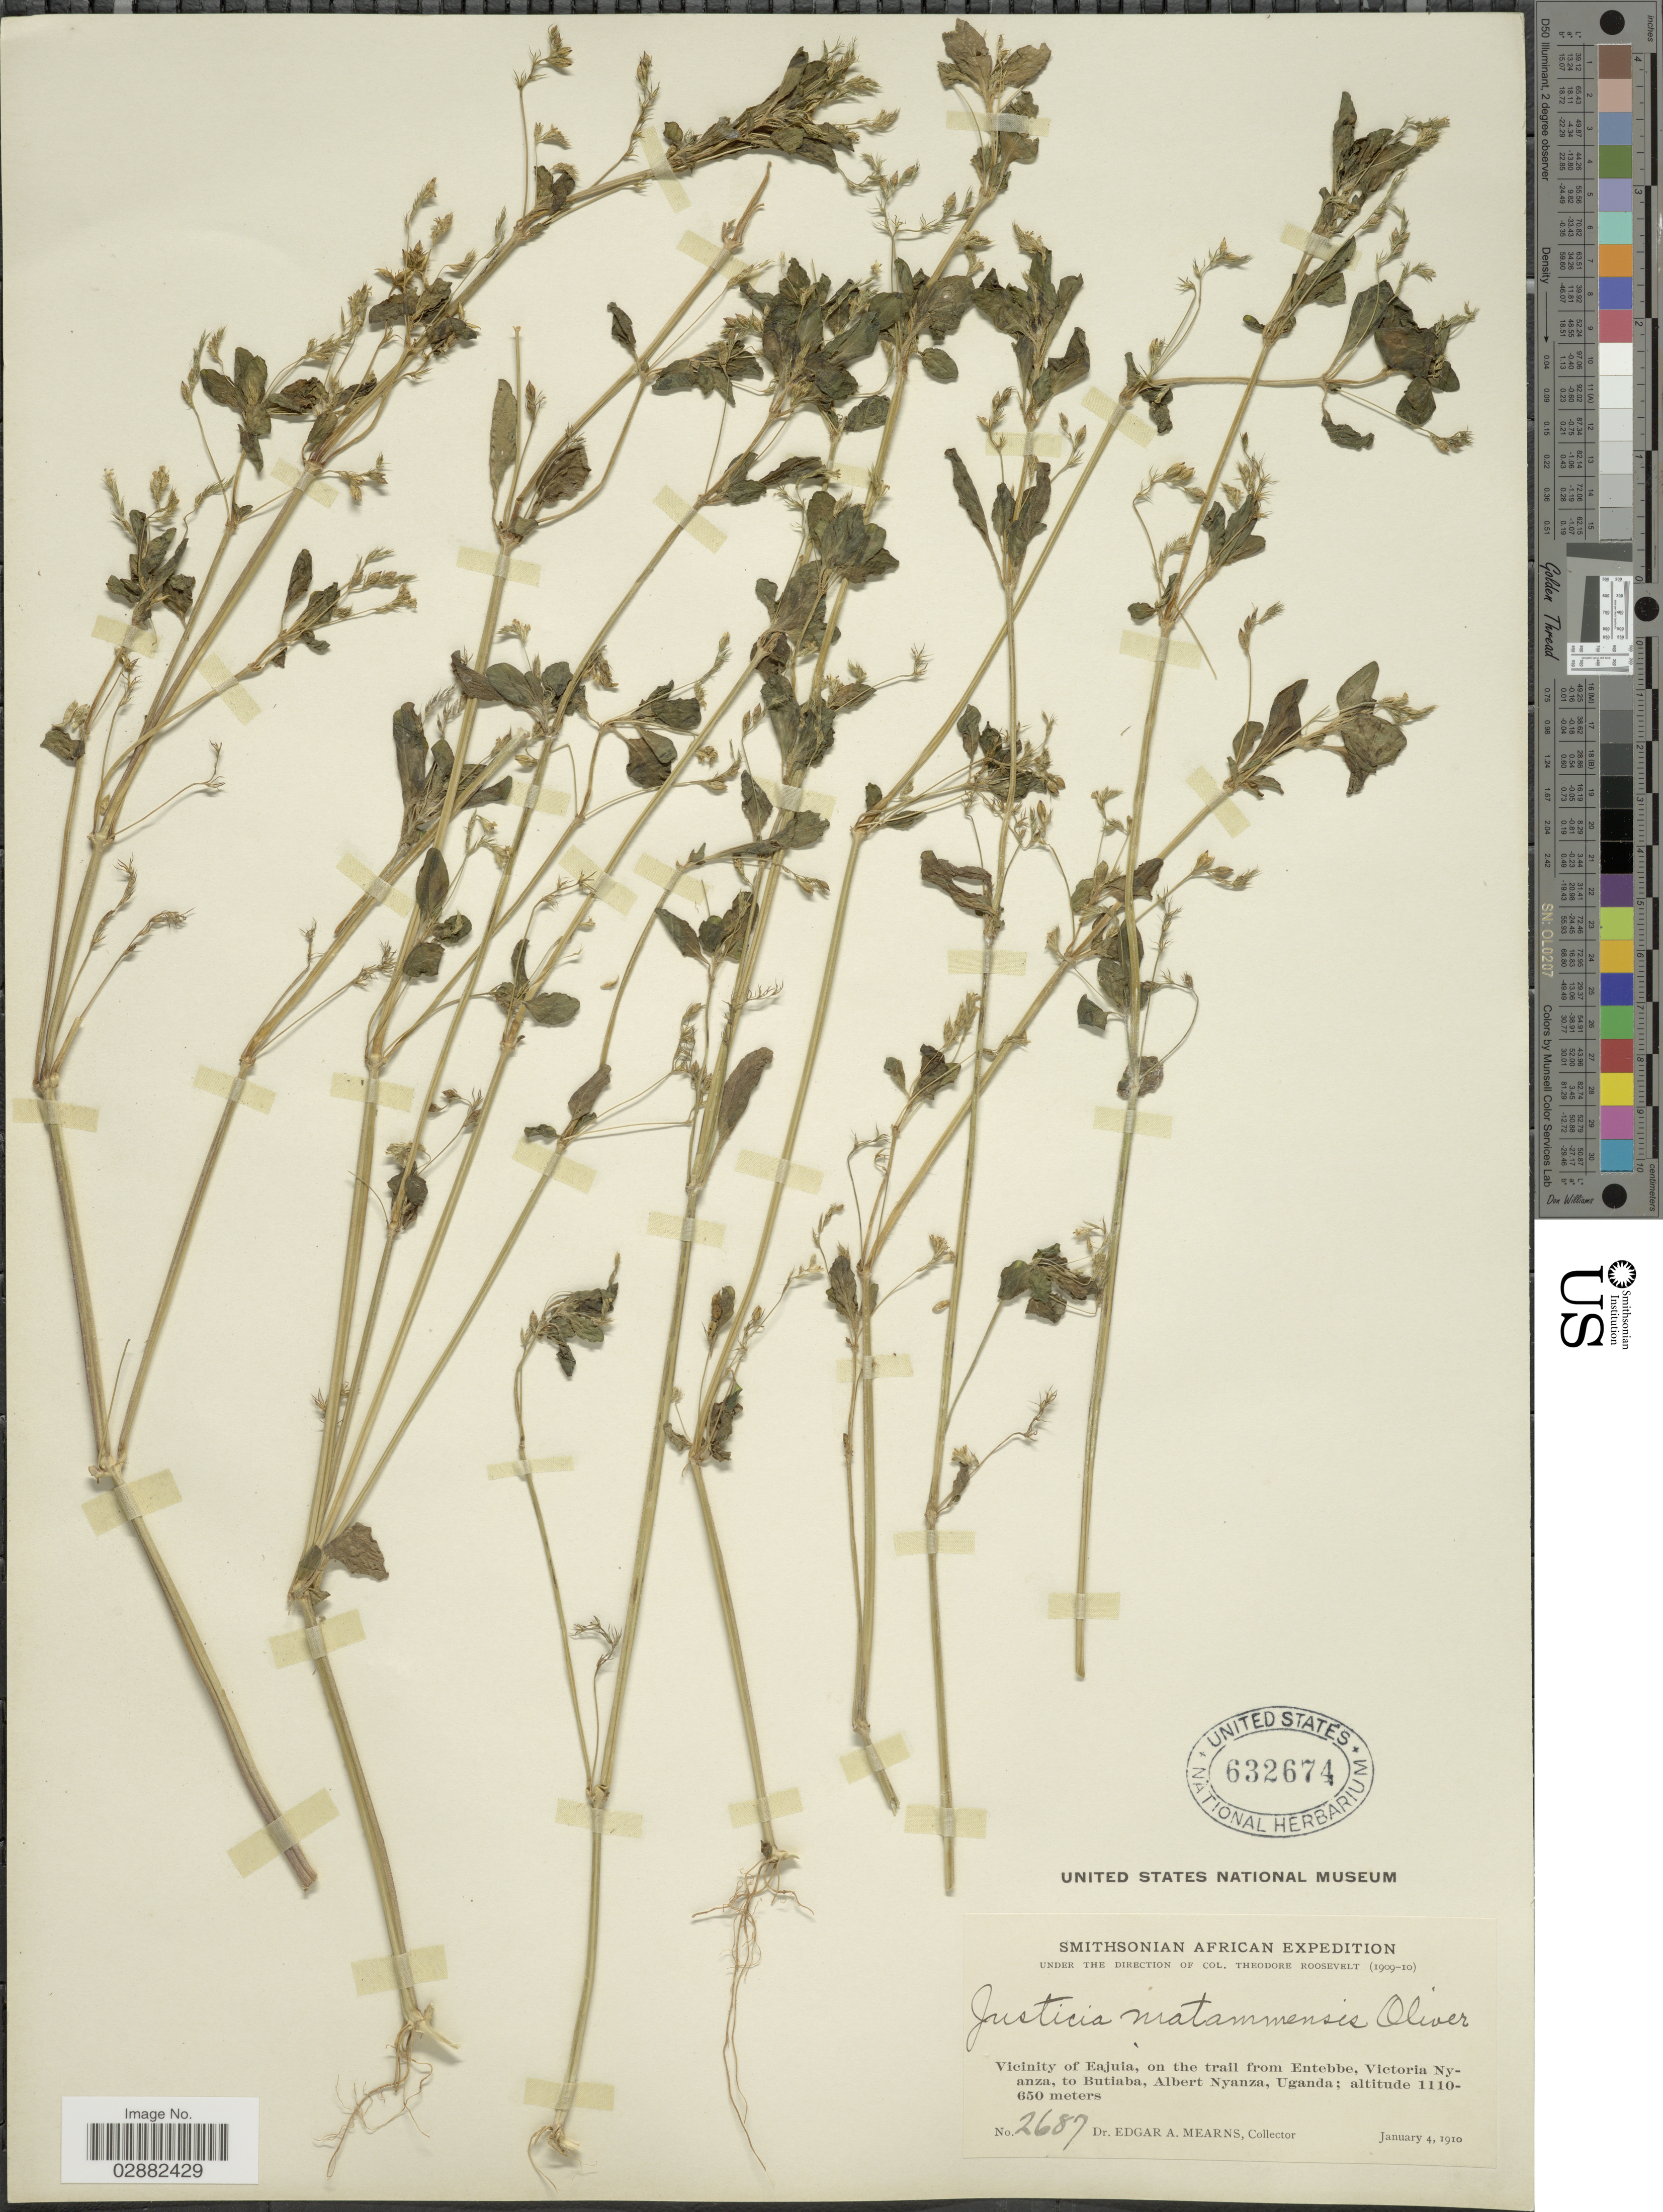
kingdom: Plantae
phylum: Tracheophyta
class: Magnoliopsida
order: Lamiales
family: Acanthaceae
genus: Justicia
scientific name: Justicia matammensis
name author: (Schweinf.) Oliv.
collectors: E. A. Mearns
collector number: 2687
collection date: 1910-01-04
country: Uganda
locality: Vicinity of Eajuia, on the trail from Entebbe, Victoria Nyanza, to Butiaba, Albert Nyanza.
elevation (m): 650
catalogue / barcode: US 632674